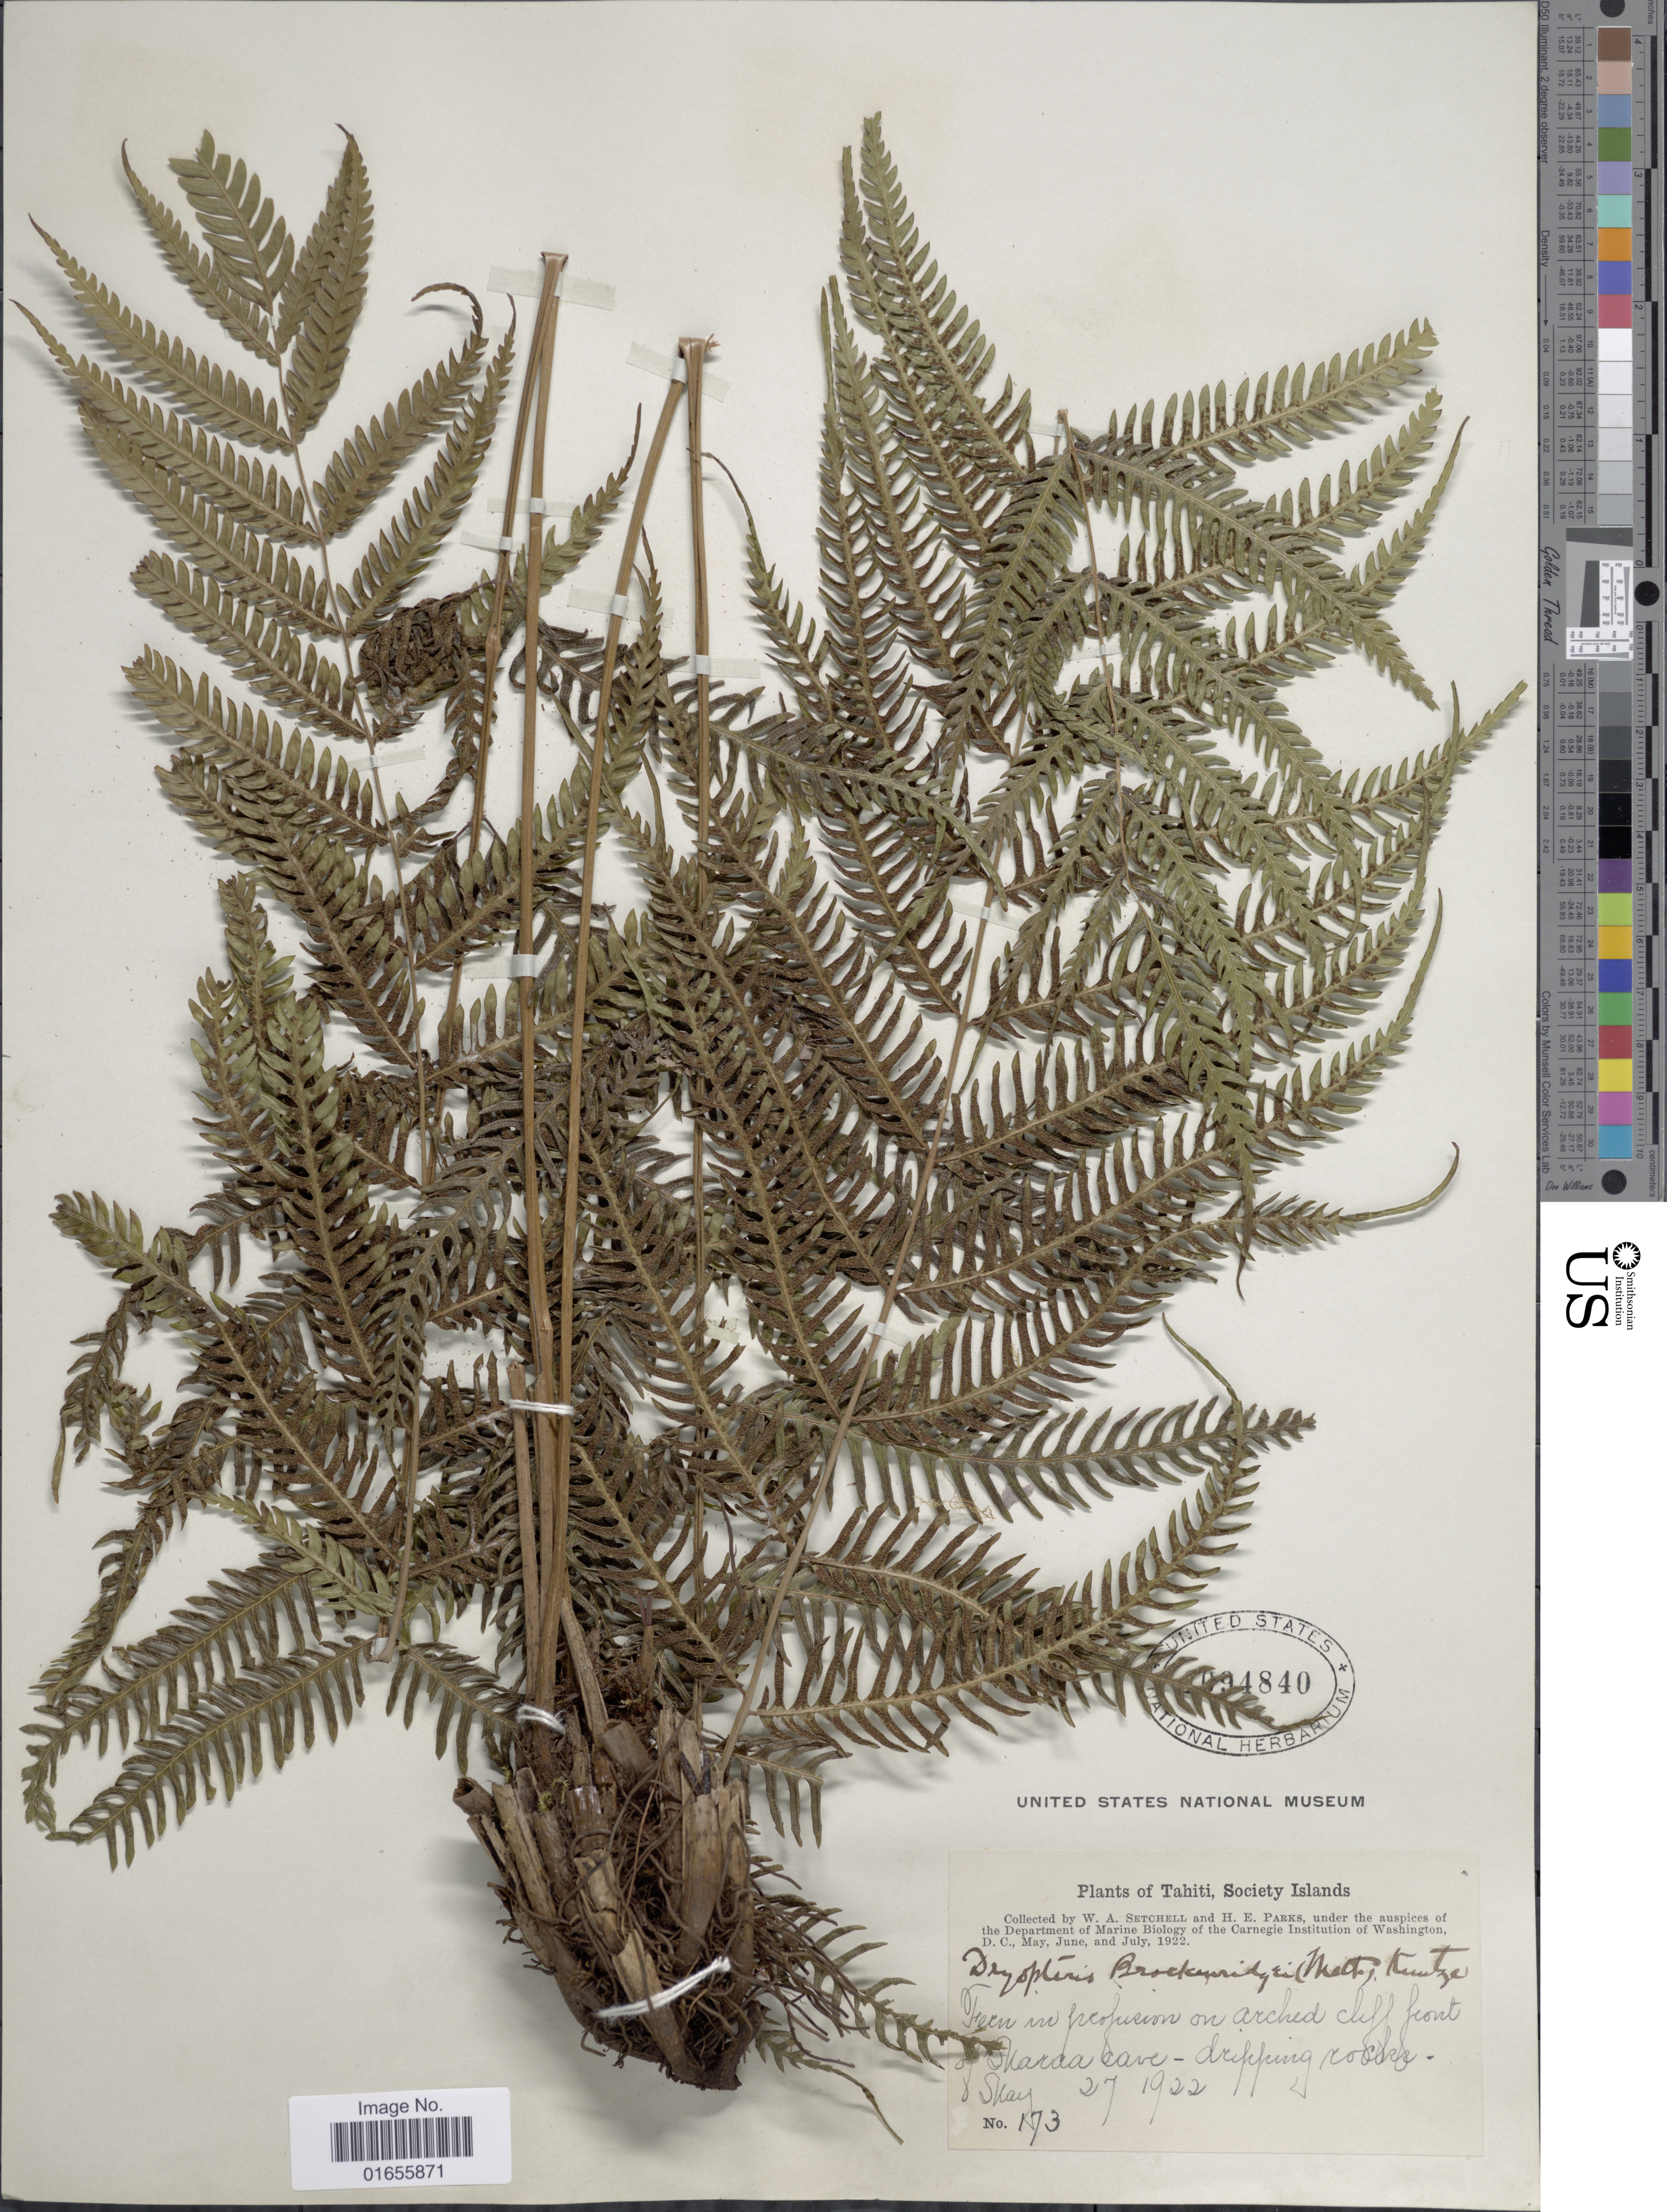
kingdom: Plantae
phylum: Tracheophyta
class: Polypodiopsida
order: Polypodiales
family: Thelypteridaceae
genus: Plesioneuron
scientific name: Plesioneuron attenuatum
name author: (Brack.) Holttum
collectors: W. Setchell & H. E. Parks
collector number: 173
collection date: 1922-05-27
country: French Polynesia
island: Tahiti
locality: Tahiti, Society Islands, Fern in frofurion on arched cliff front of Skaraa cave - dripping rocks [interpreted]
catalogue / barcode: US 1094840